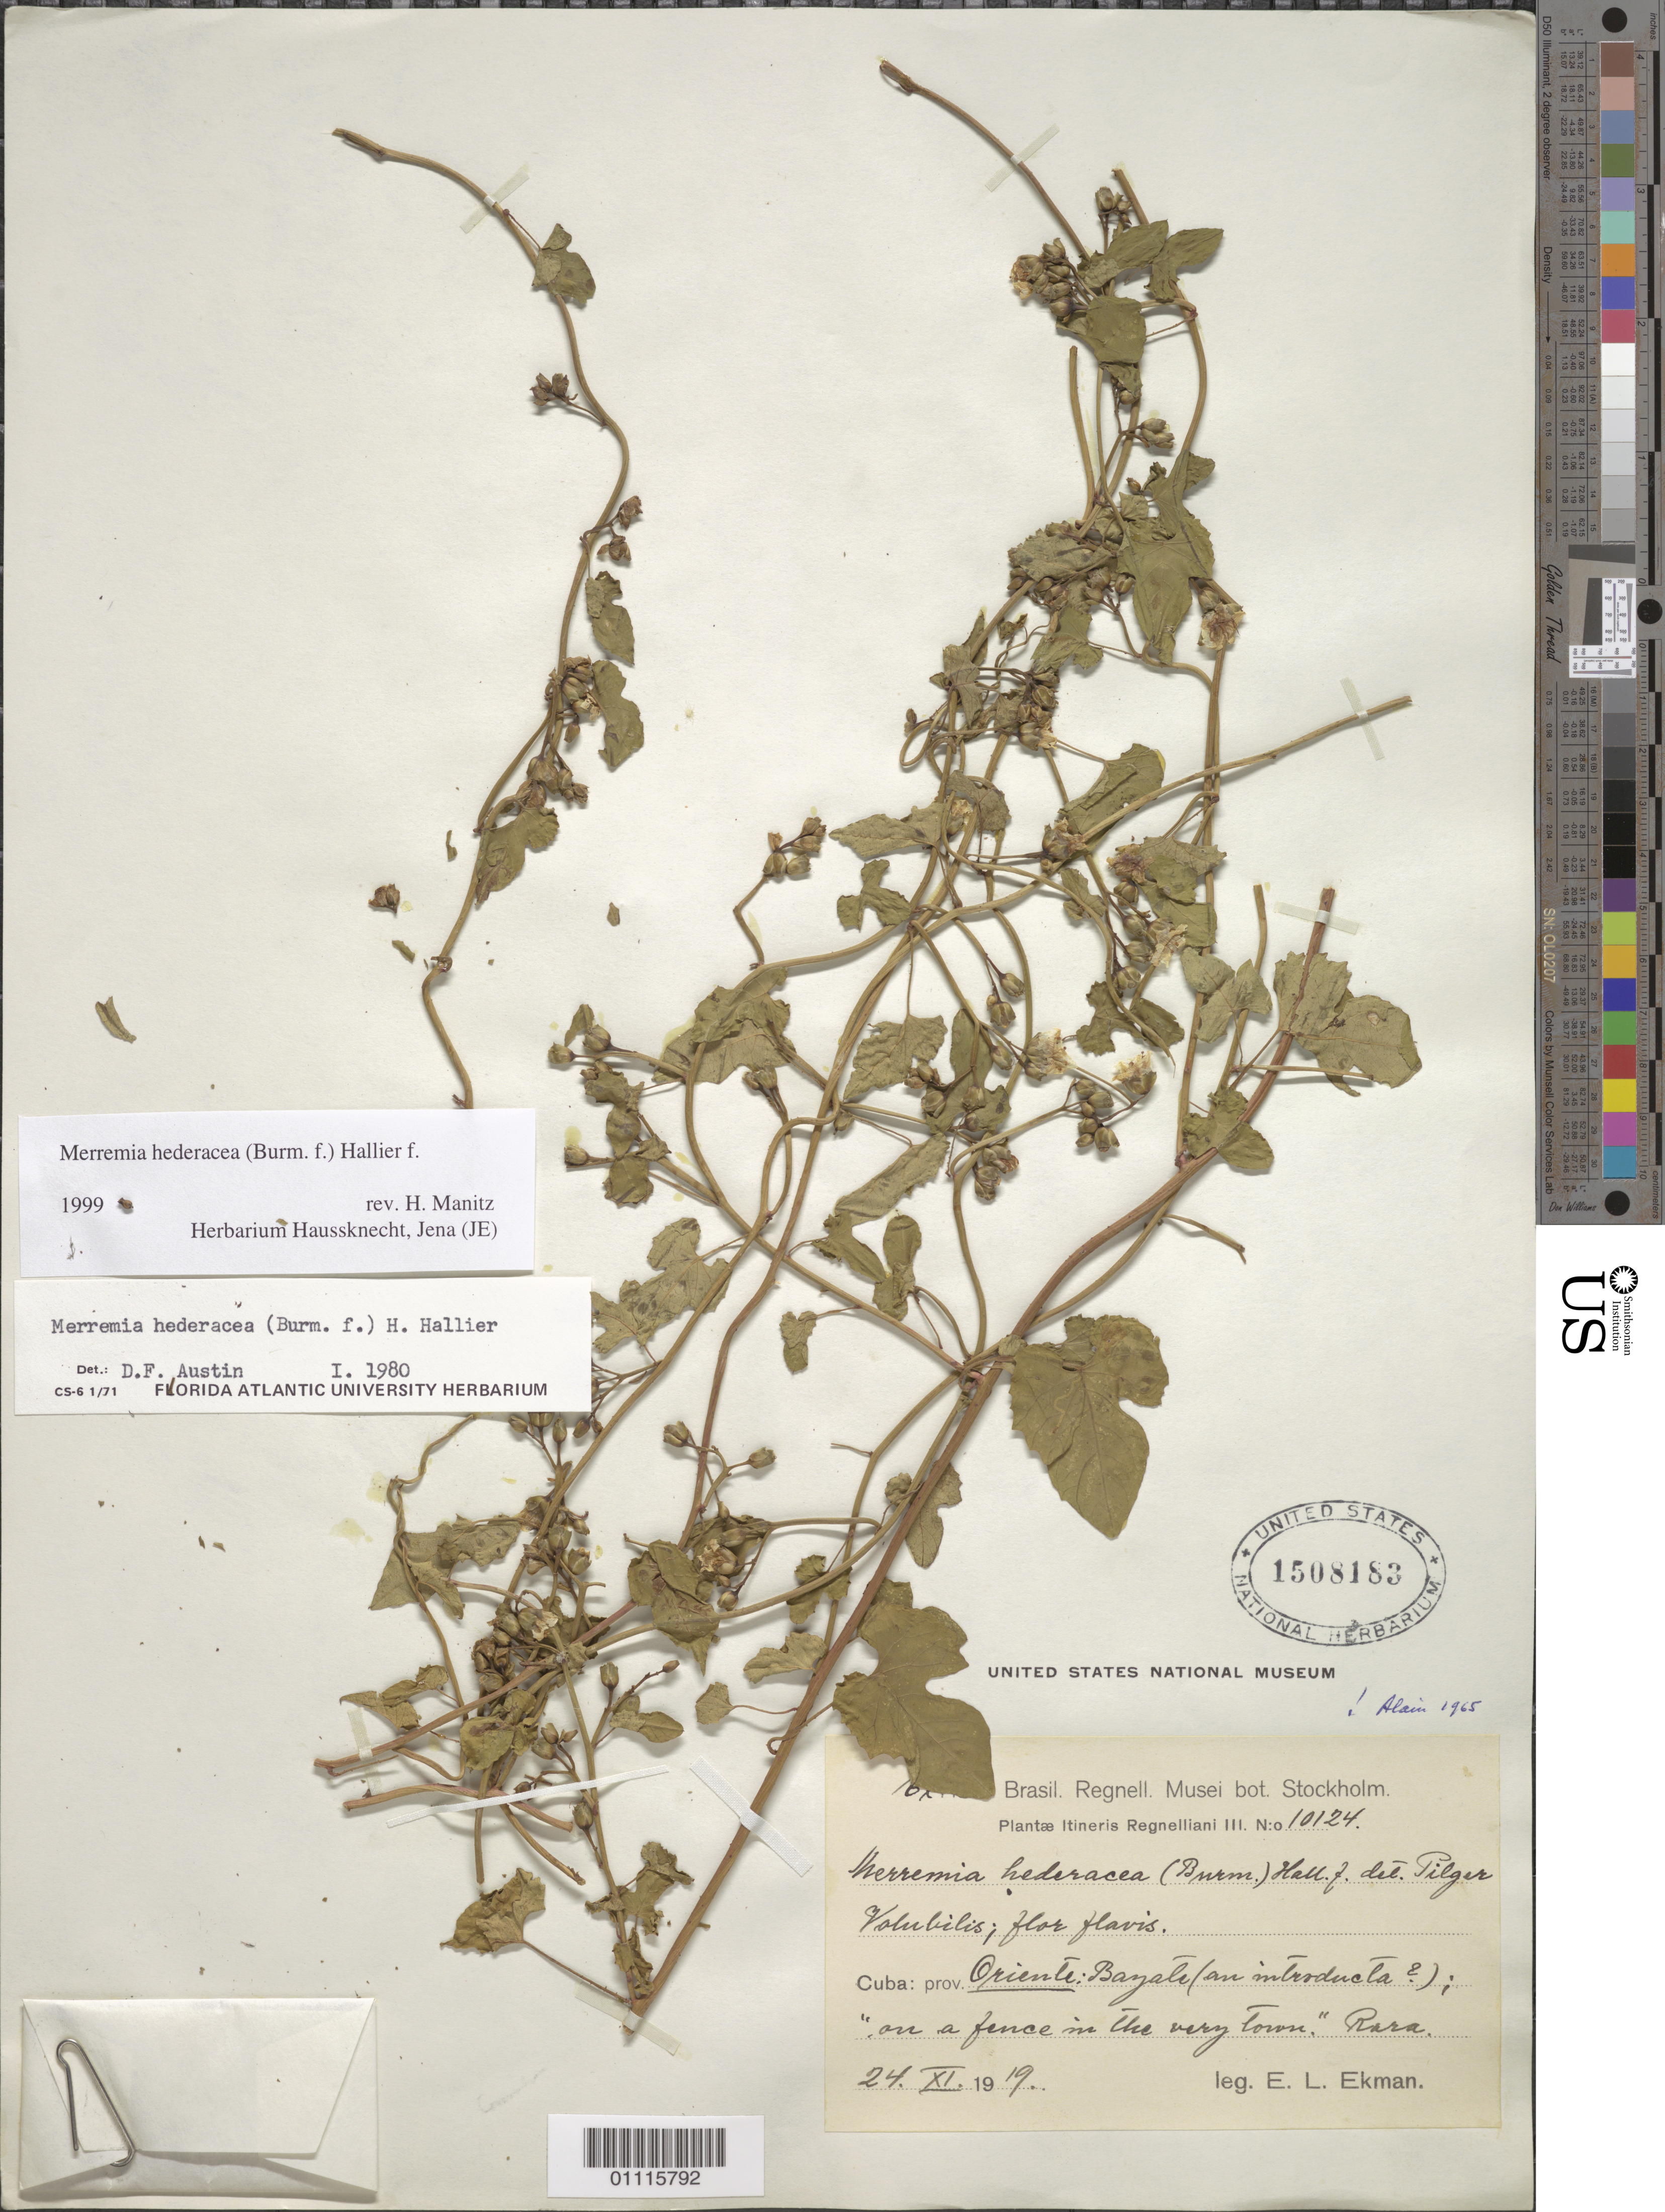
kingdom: Plantae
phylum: Tracheophyta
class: Magnoliopsida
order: Solanales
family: Convolvulaceae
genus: Merremia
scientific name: Merremia hederacea f. hederacea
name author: (Burm. f.) Hallier f.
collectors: E. L. Ekman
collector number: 10124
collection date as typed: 24 Nov 1919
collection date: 1919-11-24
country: Cuba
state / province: Guantánamo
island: Cuba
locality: Bayate (an introducta?)' "on a fence in the very town "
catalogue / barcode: US 1508183